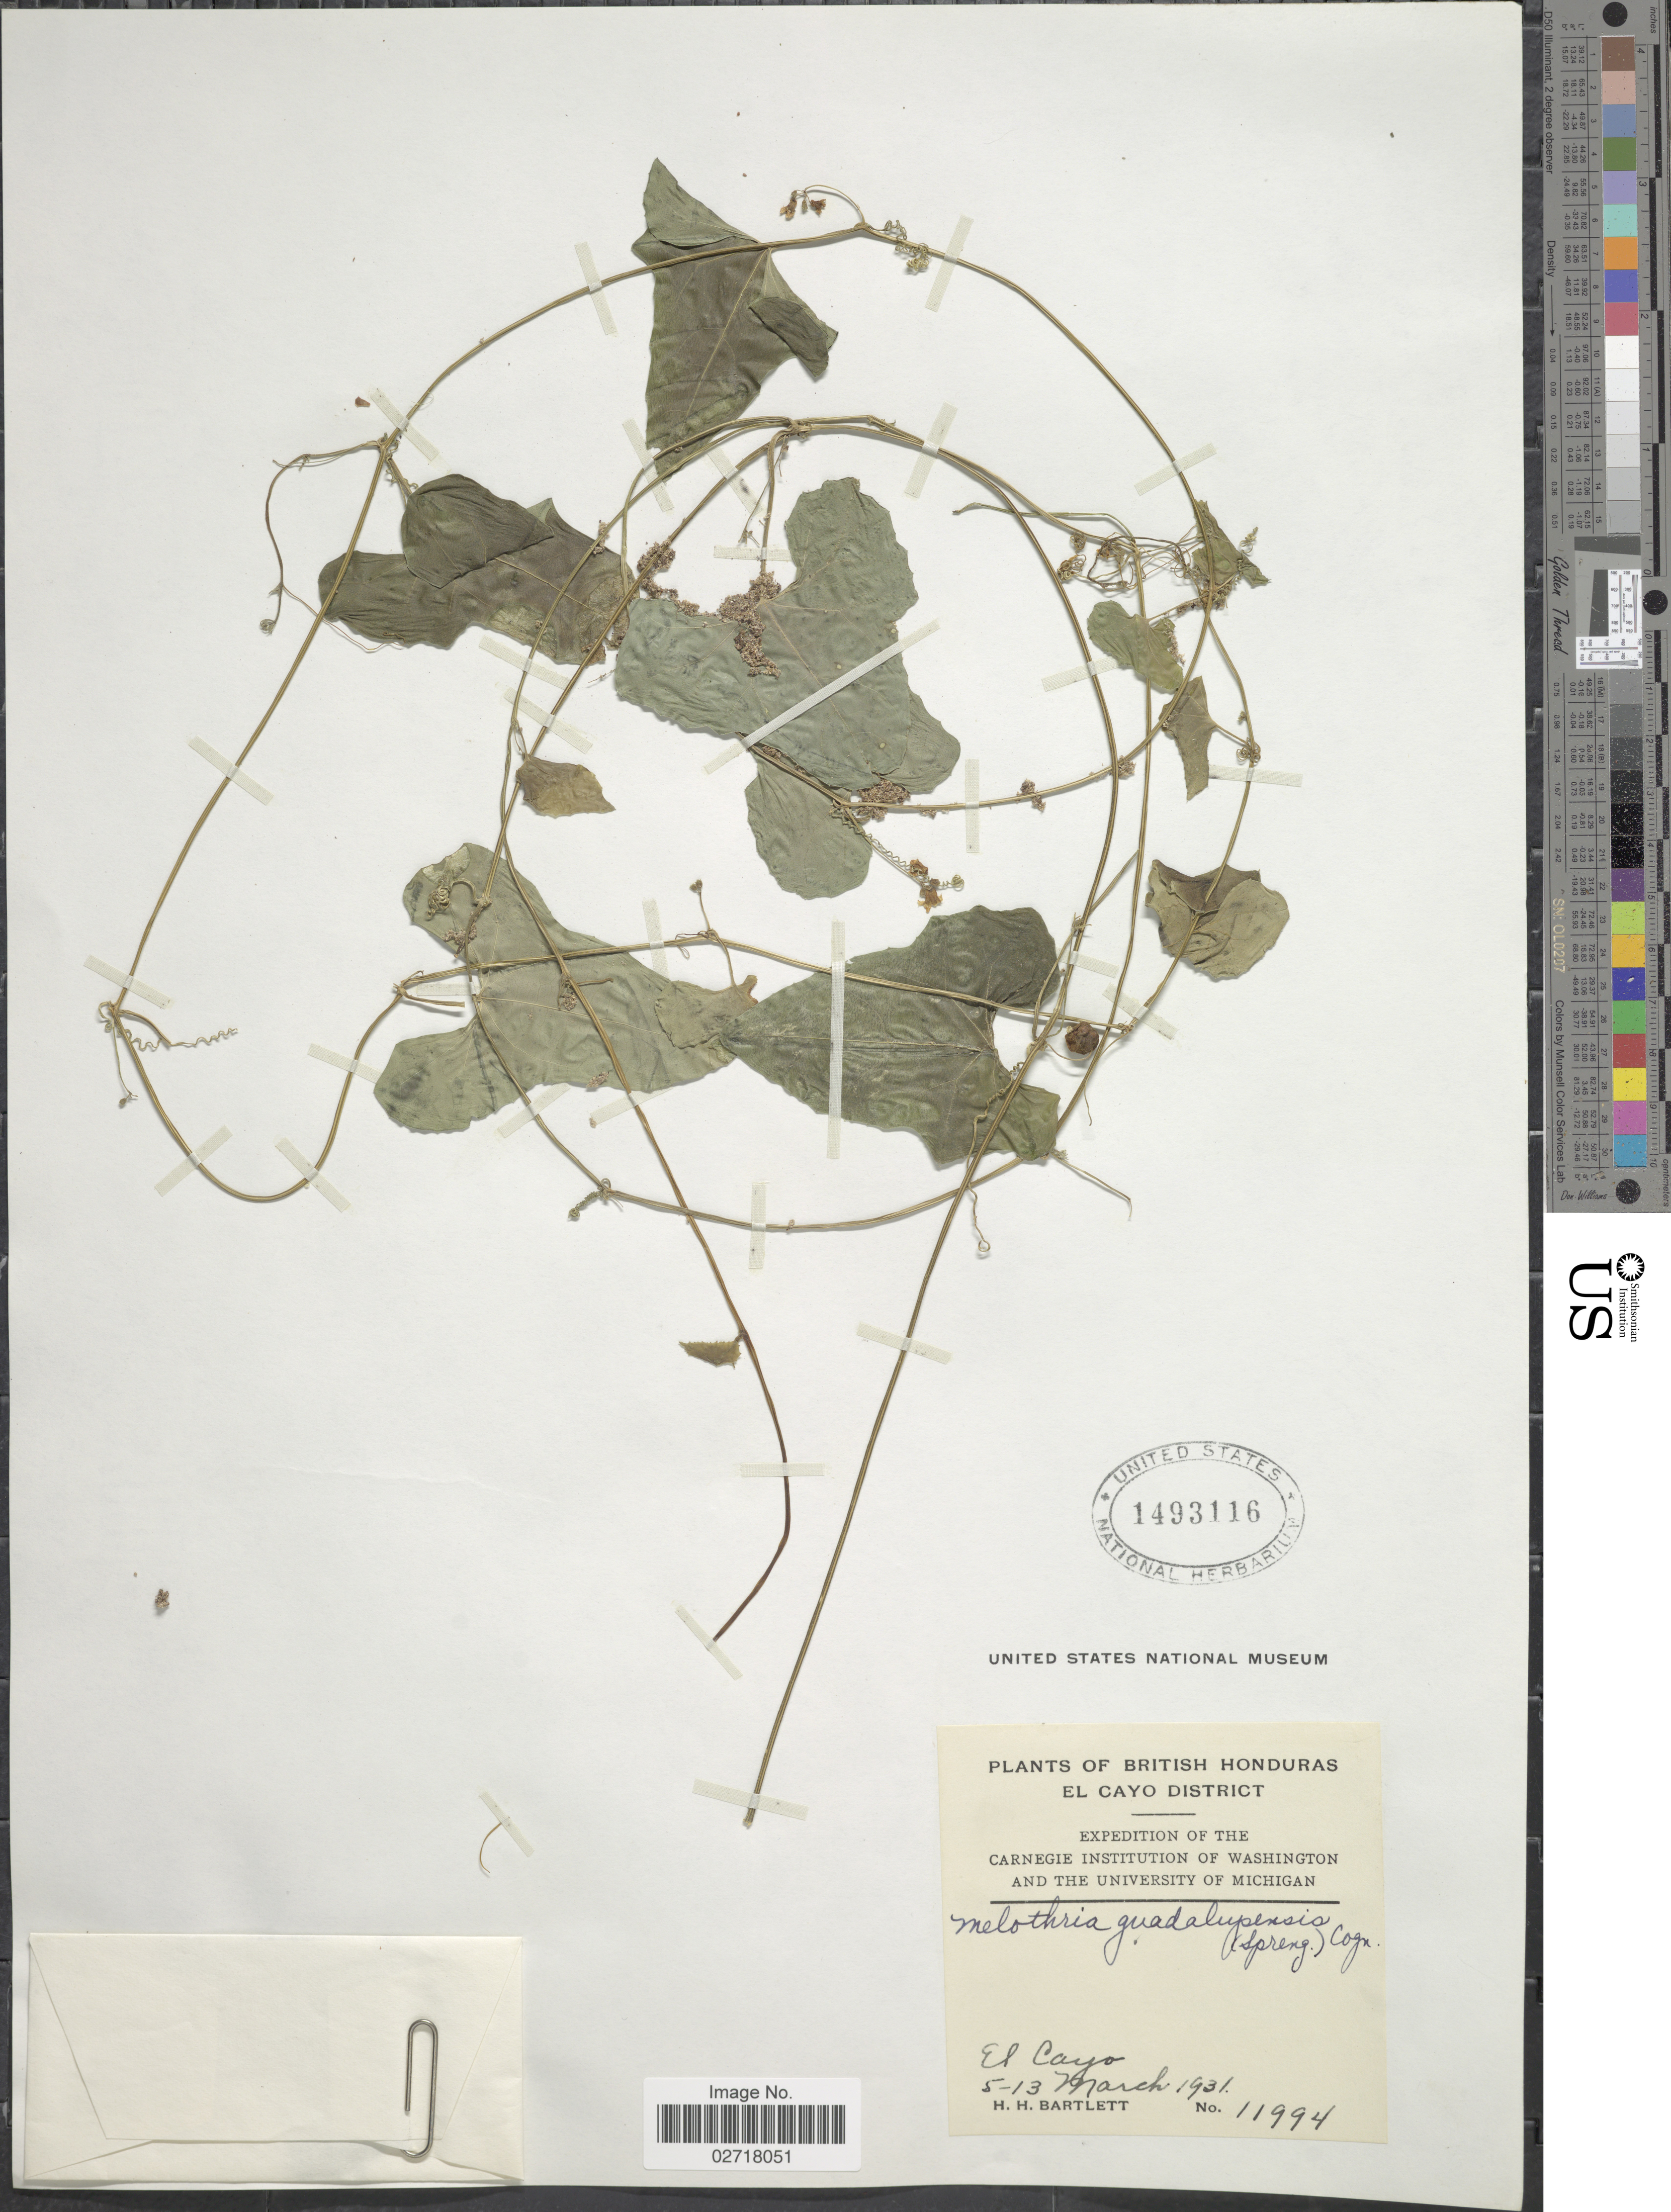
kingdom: Plantae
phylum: Tracheophyta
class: Magnoliopsida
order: Cucurbitales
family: Cucurbitaceae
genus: Melothria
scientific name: Melothria pendula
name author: L.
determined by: U.S. National Herbarium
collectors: H. H. Bartlett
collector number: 11994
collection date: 1931-03-05/1931-03-13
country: Belize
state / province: Cayo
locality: British Honduras. El Cayo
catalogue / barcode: US 1493116